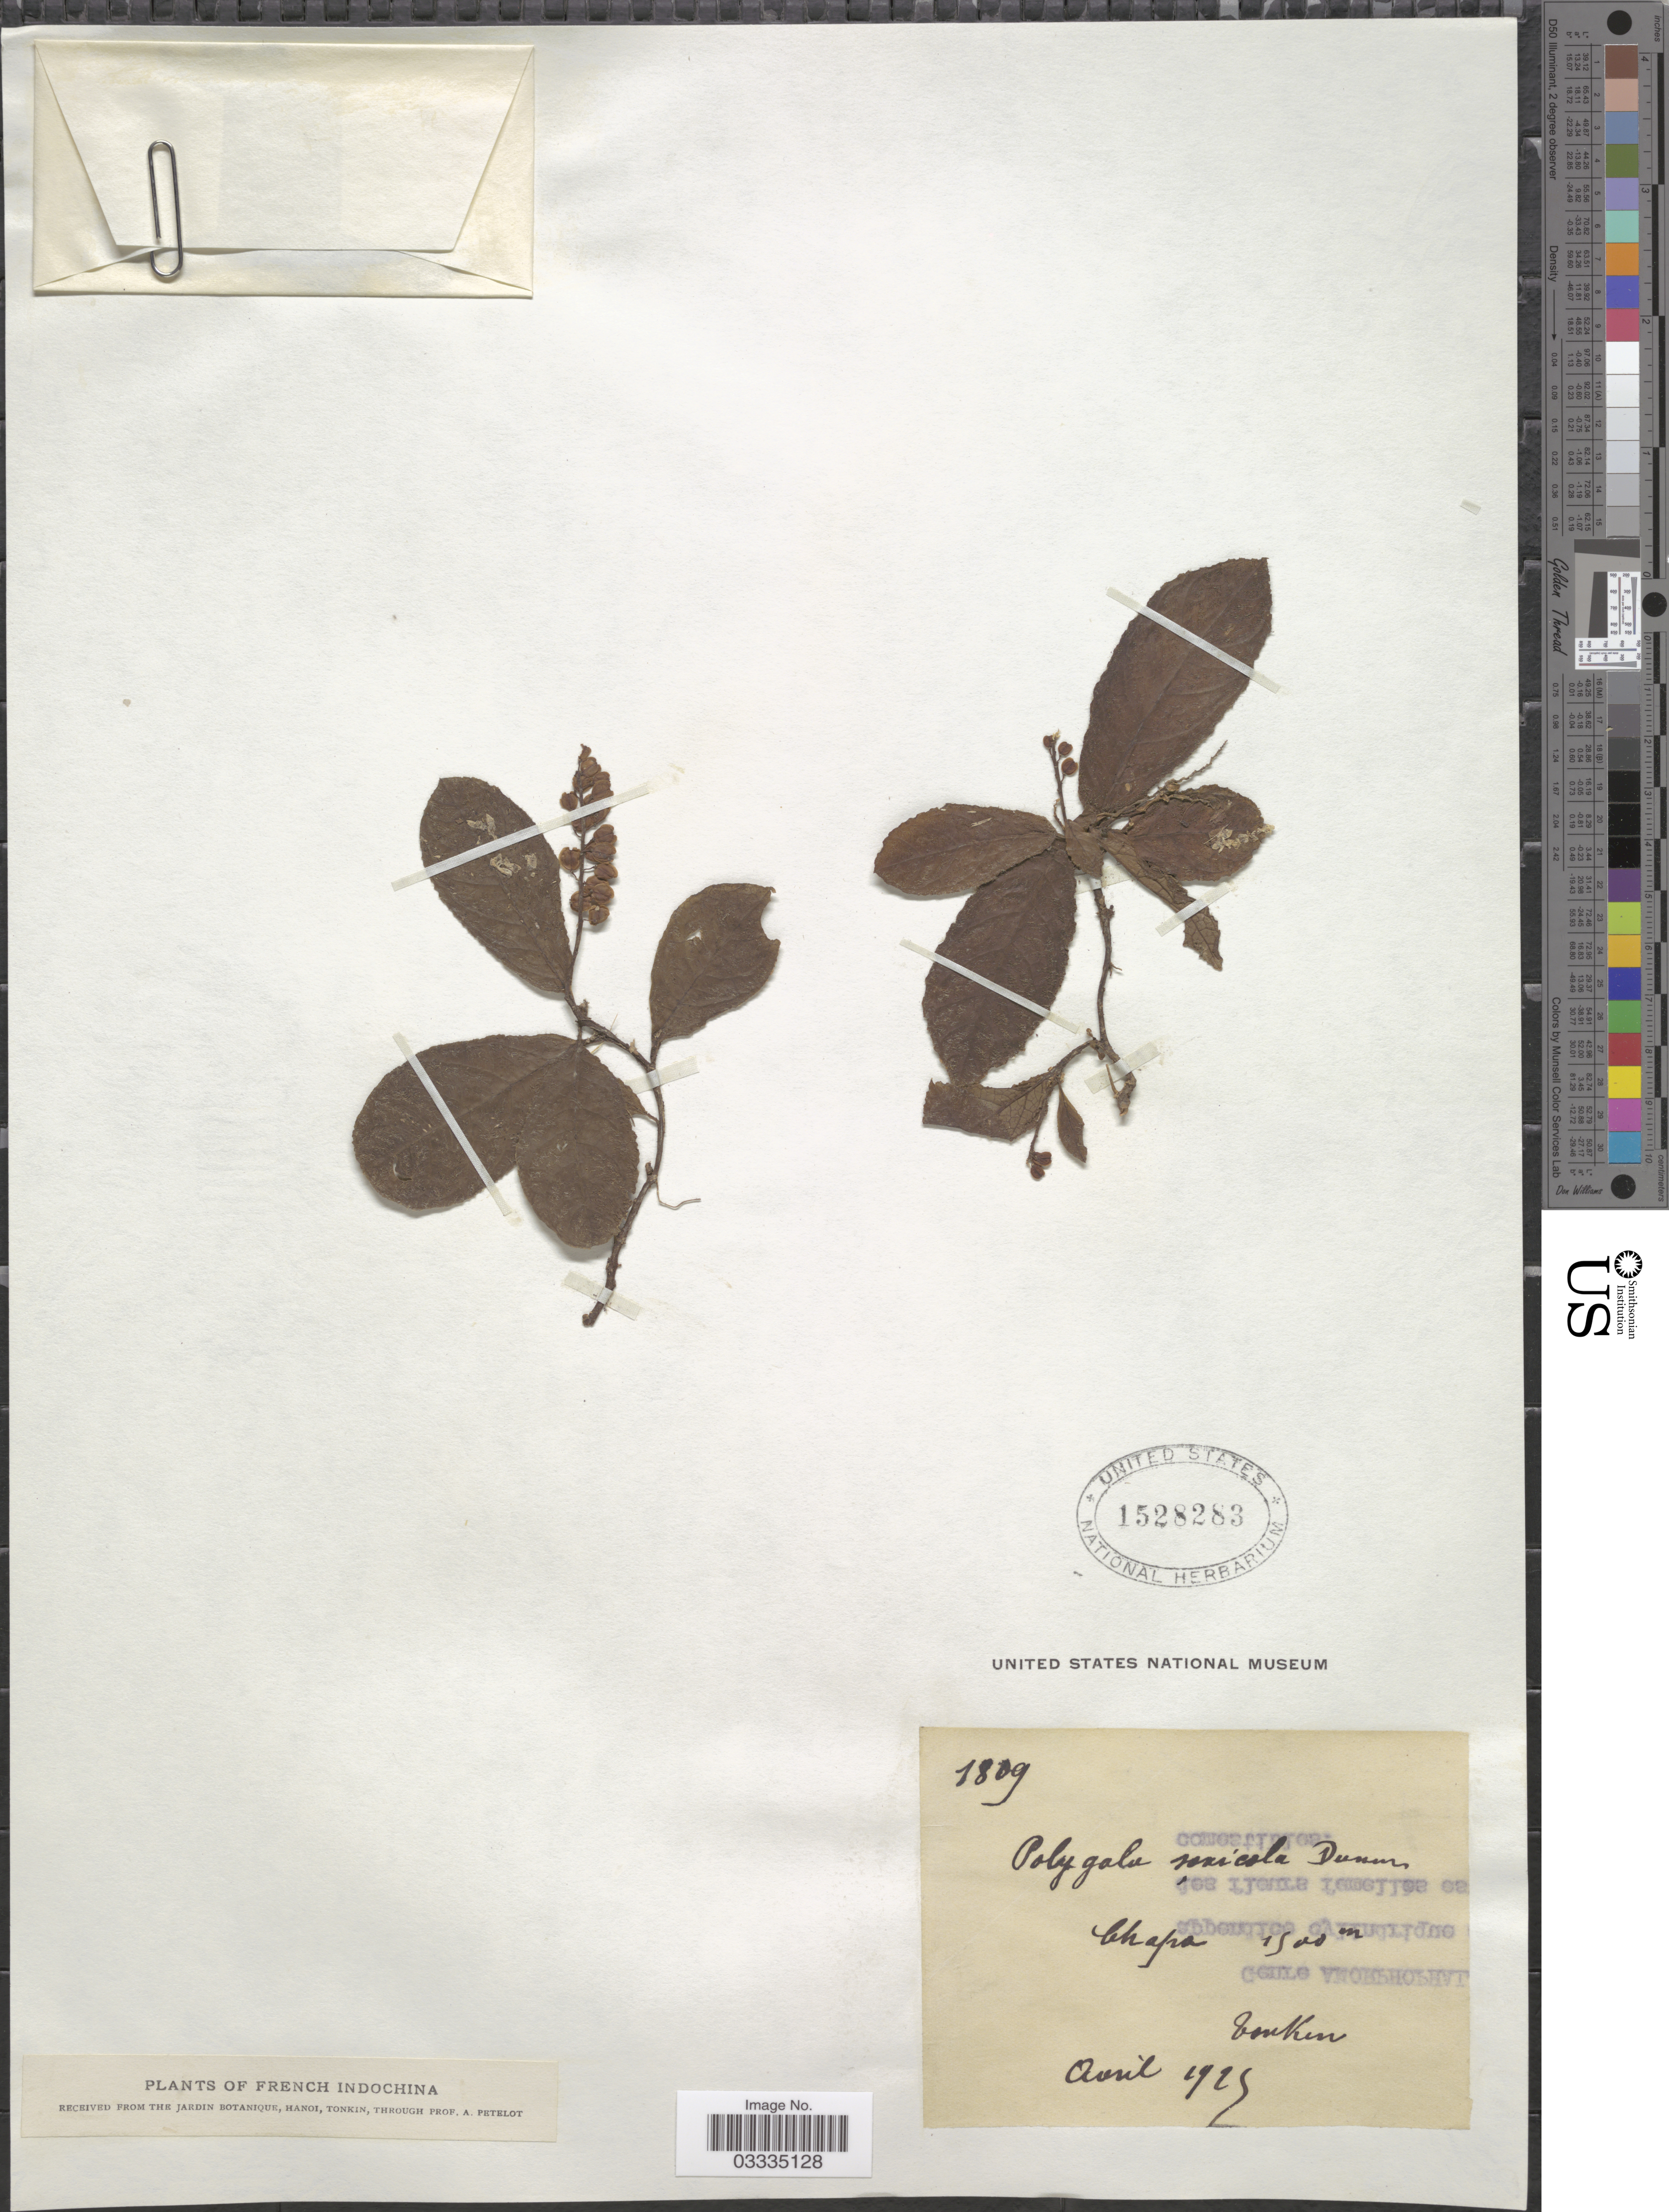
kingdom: Plantae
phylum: Tracheophyta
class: Magnoliopsida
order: Fabales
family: Polygalaceae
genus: Polygala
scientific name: Polygala saxicola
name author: Dunn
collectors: A. Petelot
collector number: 1809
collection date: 1925-04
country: Vietnam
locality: Chapa.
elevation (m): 1500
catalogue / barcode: US 1528283